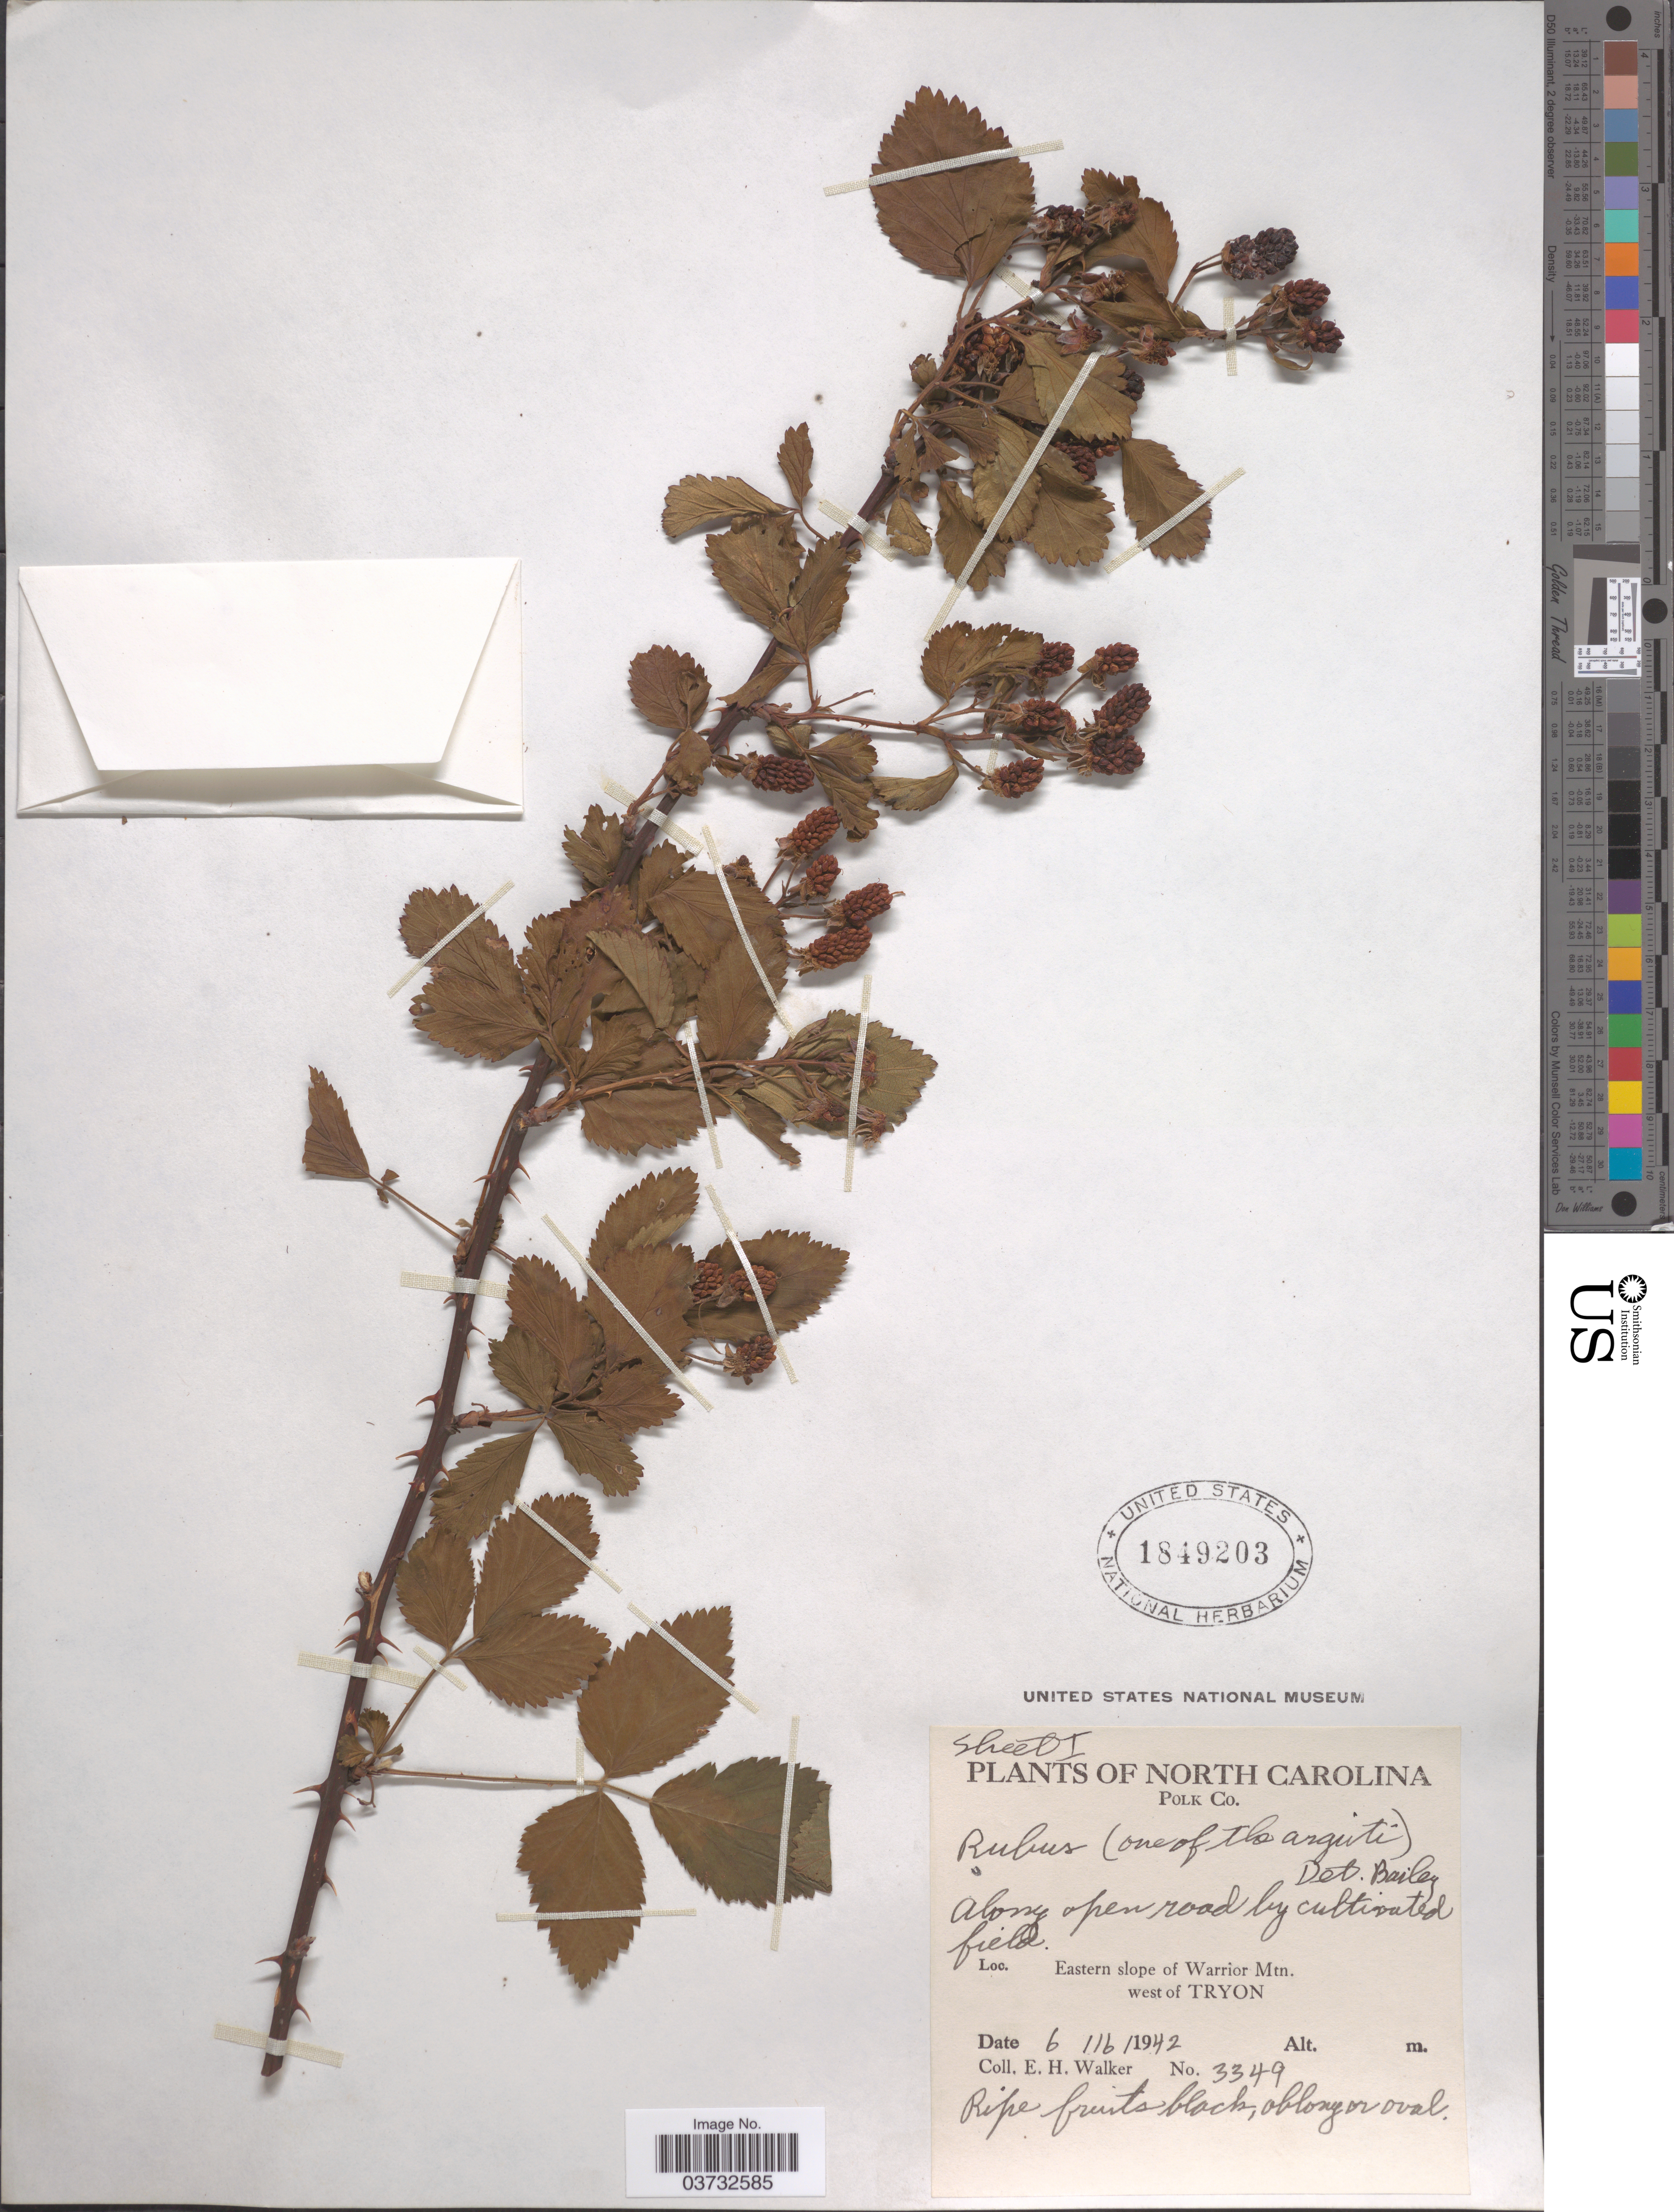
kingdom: Plantae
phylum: Tracheophyta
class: Magnoliopsida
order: Rosales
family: Rosaceae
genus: Rubus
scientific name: Rubus sp.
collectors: E. H. Walker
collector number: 3349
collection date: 1942-06-16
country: United States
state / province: North Carolina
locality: Polk Co. Along open road by cultivated field. Eastern slope of Warrior Mtn. West of Tryon.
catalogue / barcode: US 1849203